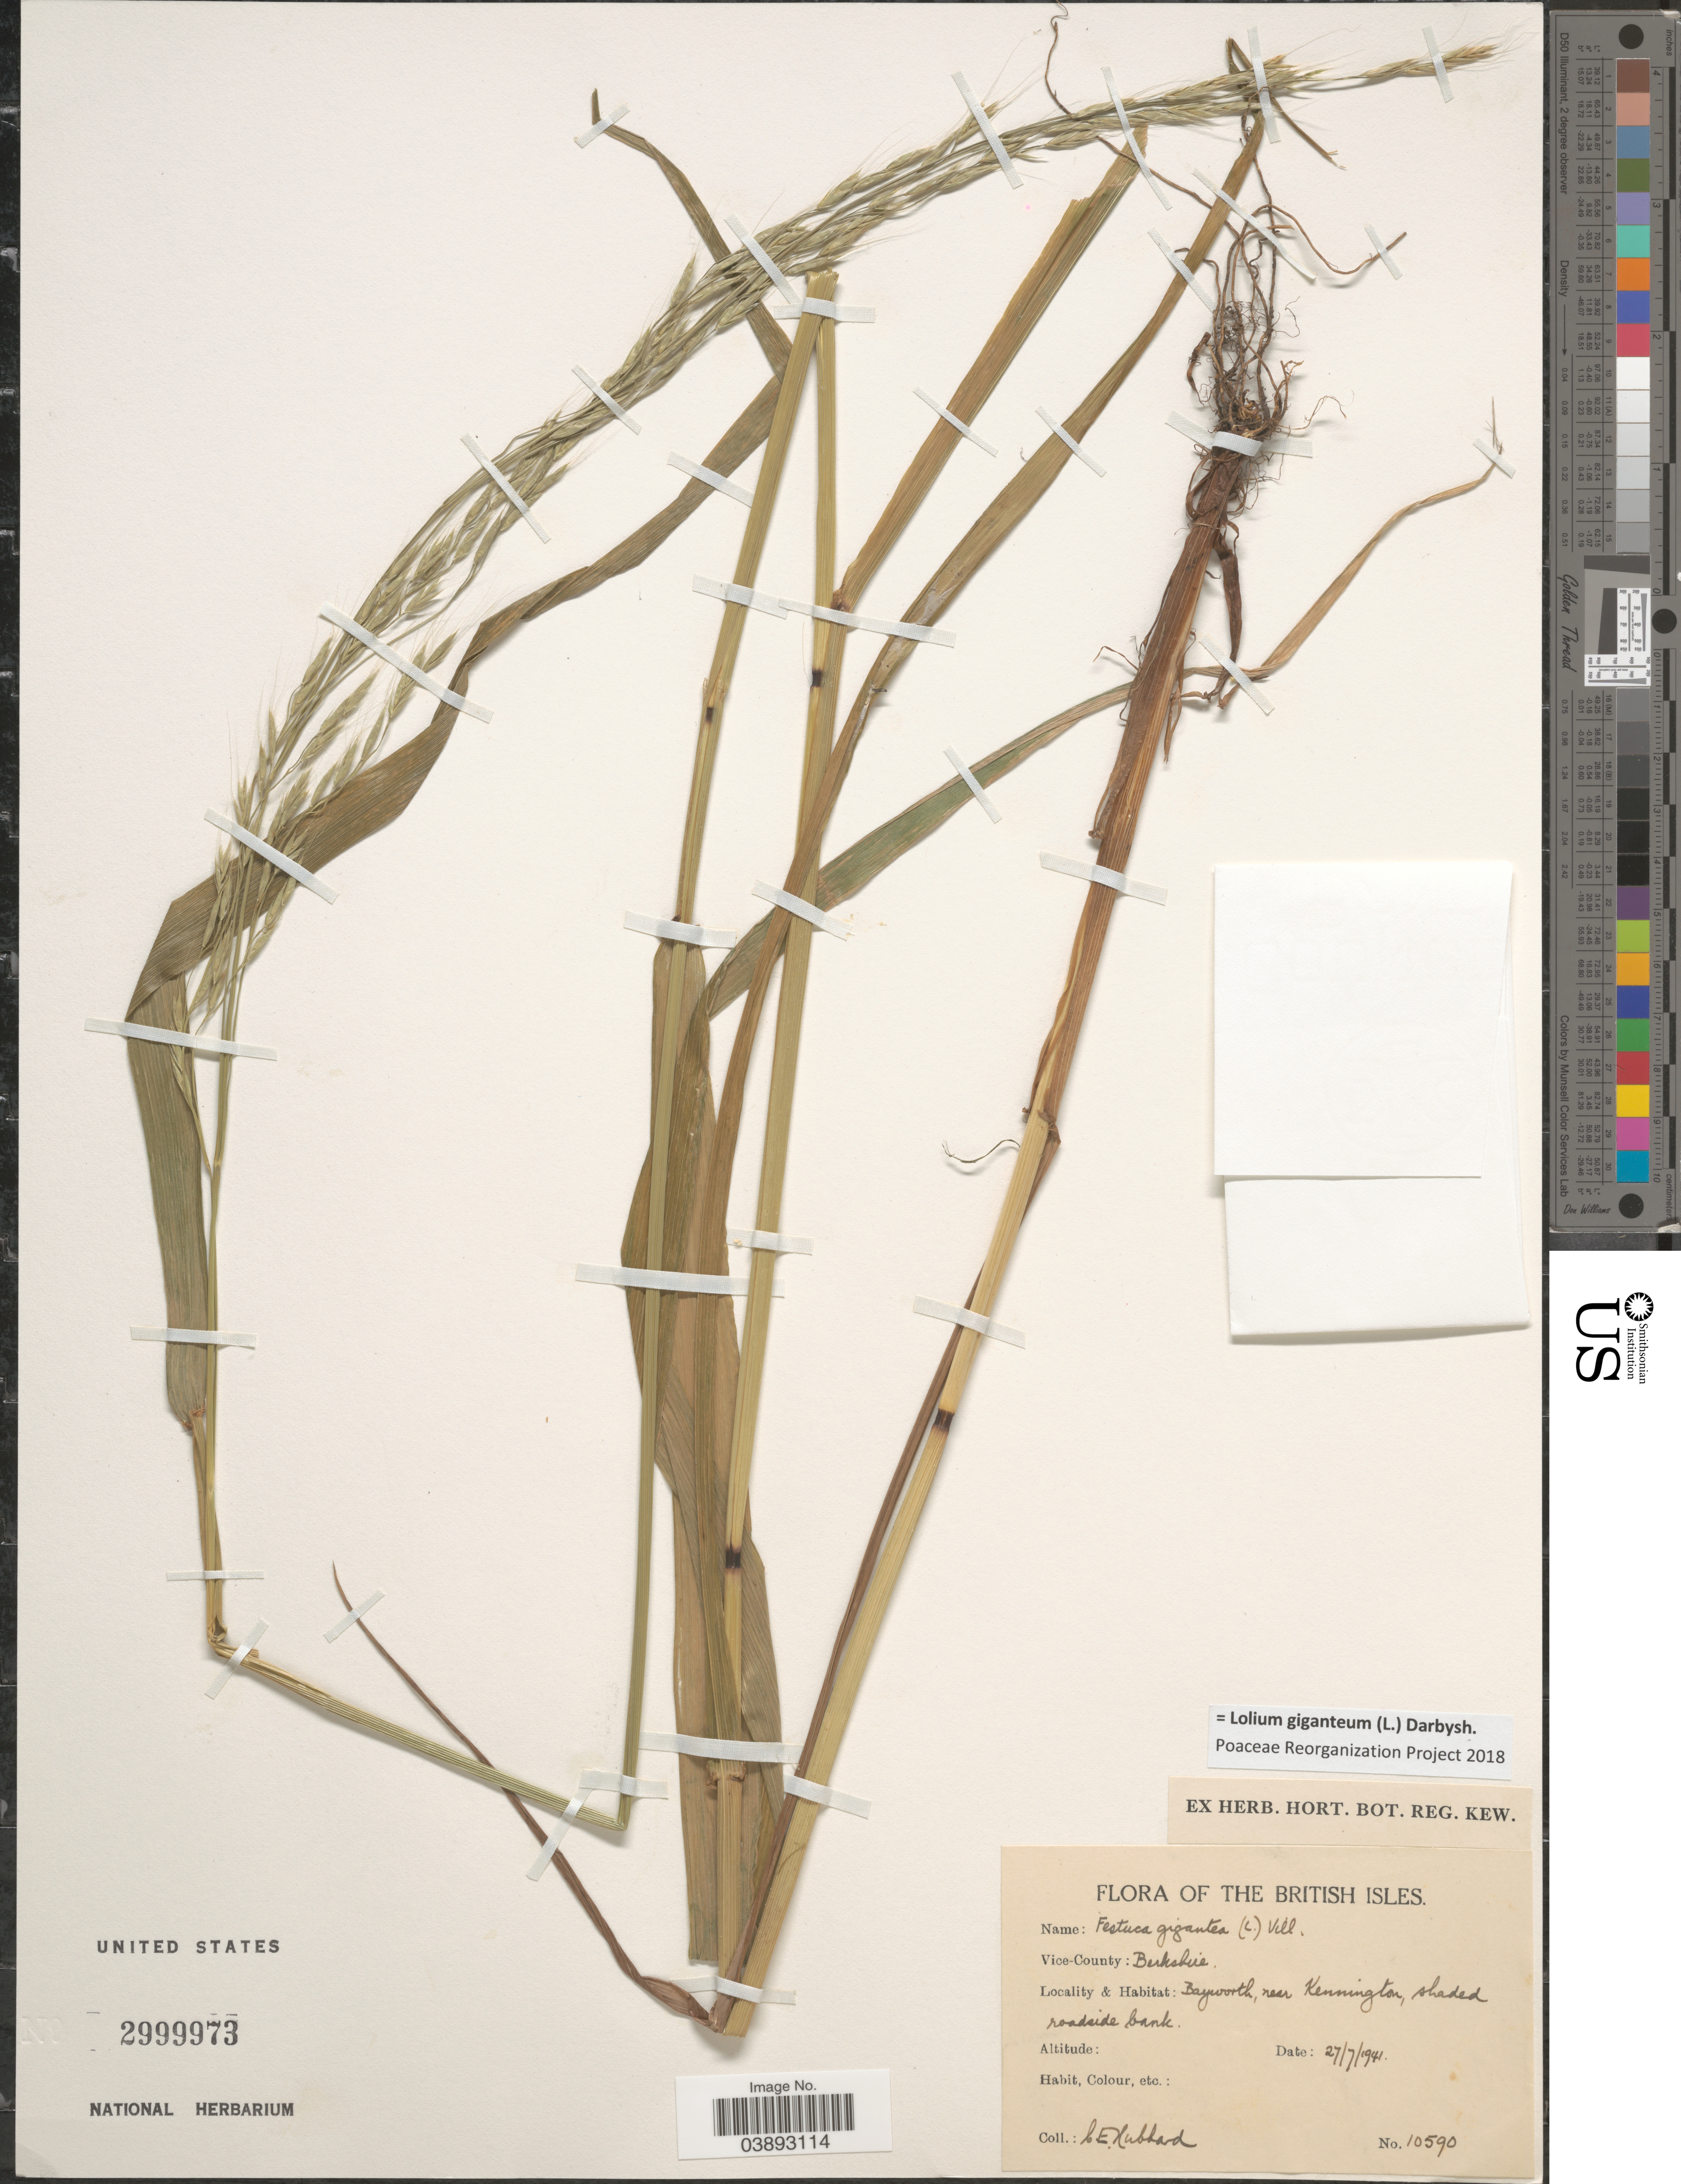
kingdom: Plantae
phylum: Tracheophyta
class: Liliopsida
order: Poales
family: Poaceae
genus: Lolium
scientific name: Lolium giganteum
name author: (L.) Darbysh.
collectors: C. E. Hubbard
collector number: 10590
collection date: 1941-07-27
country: United Kingdom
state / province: England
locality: Vice-County: Berkshire. Bayworth, near Kennington.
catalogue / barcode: US 2999973